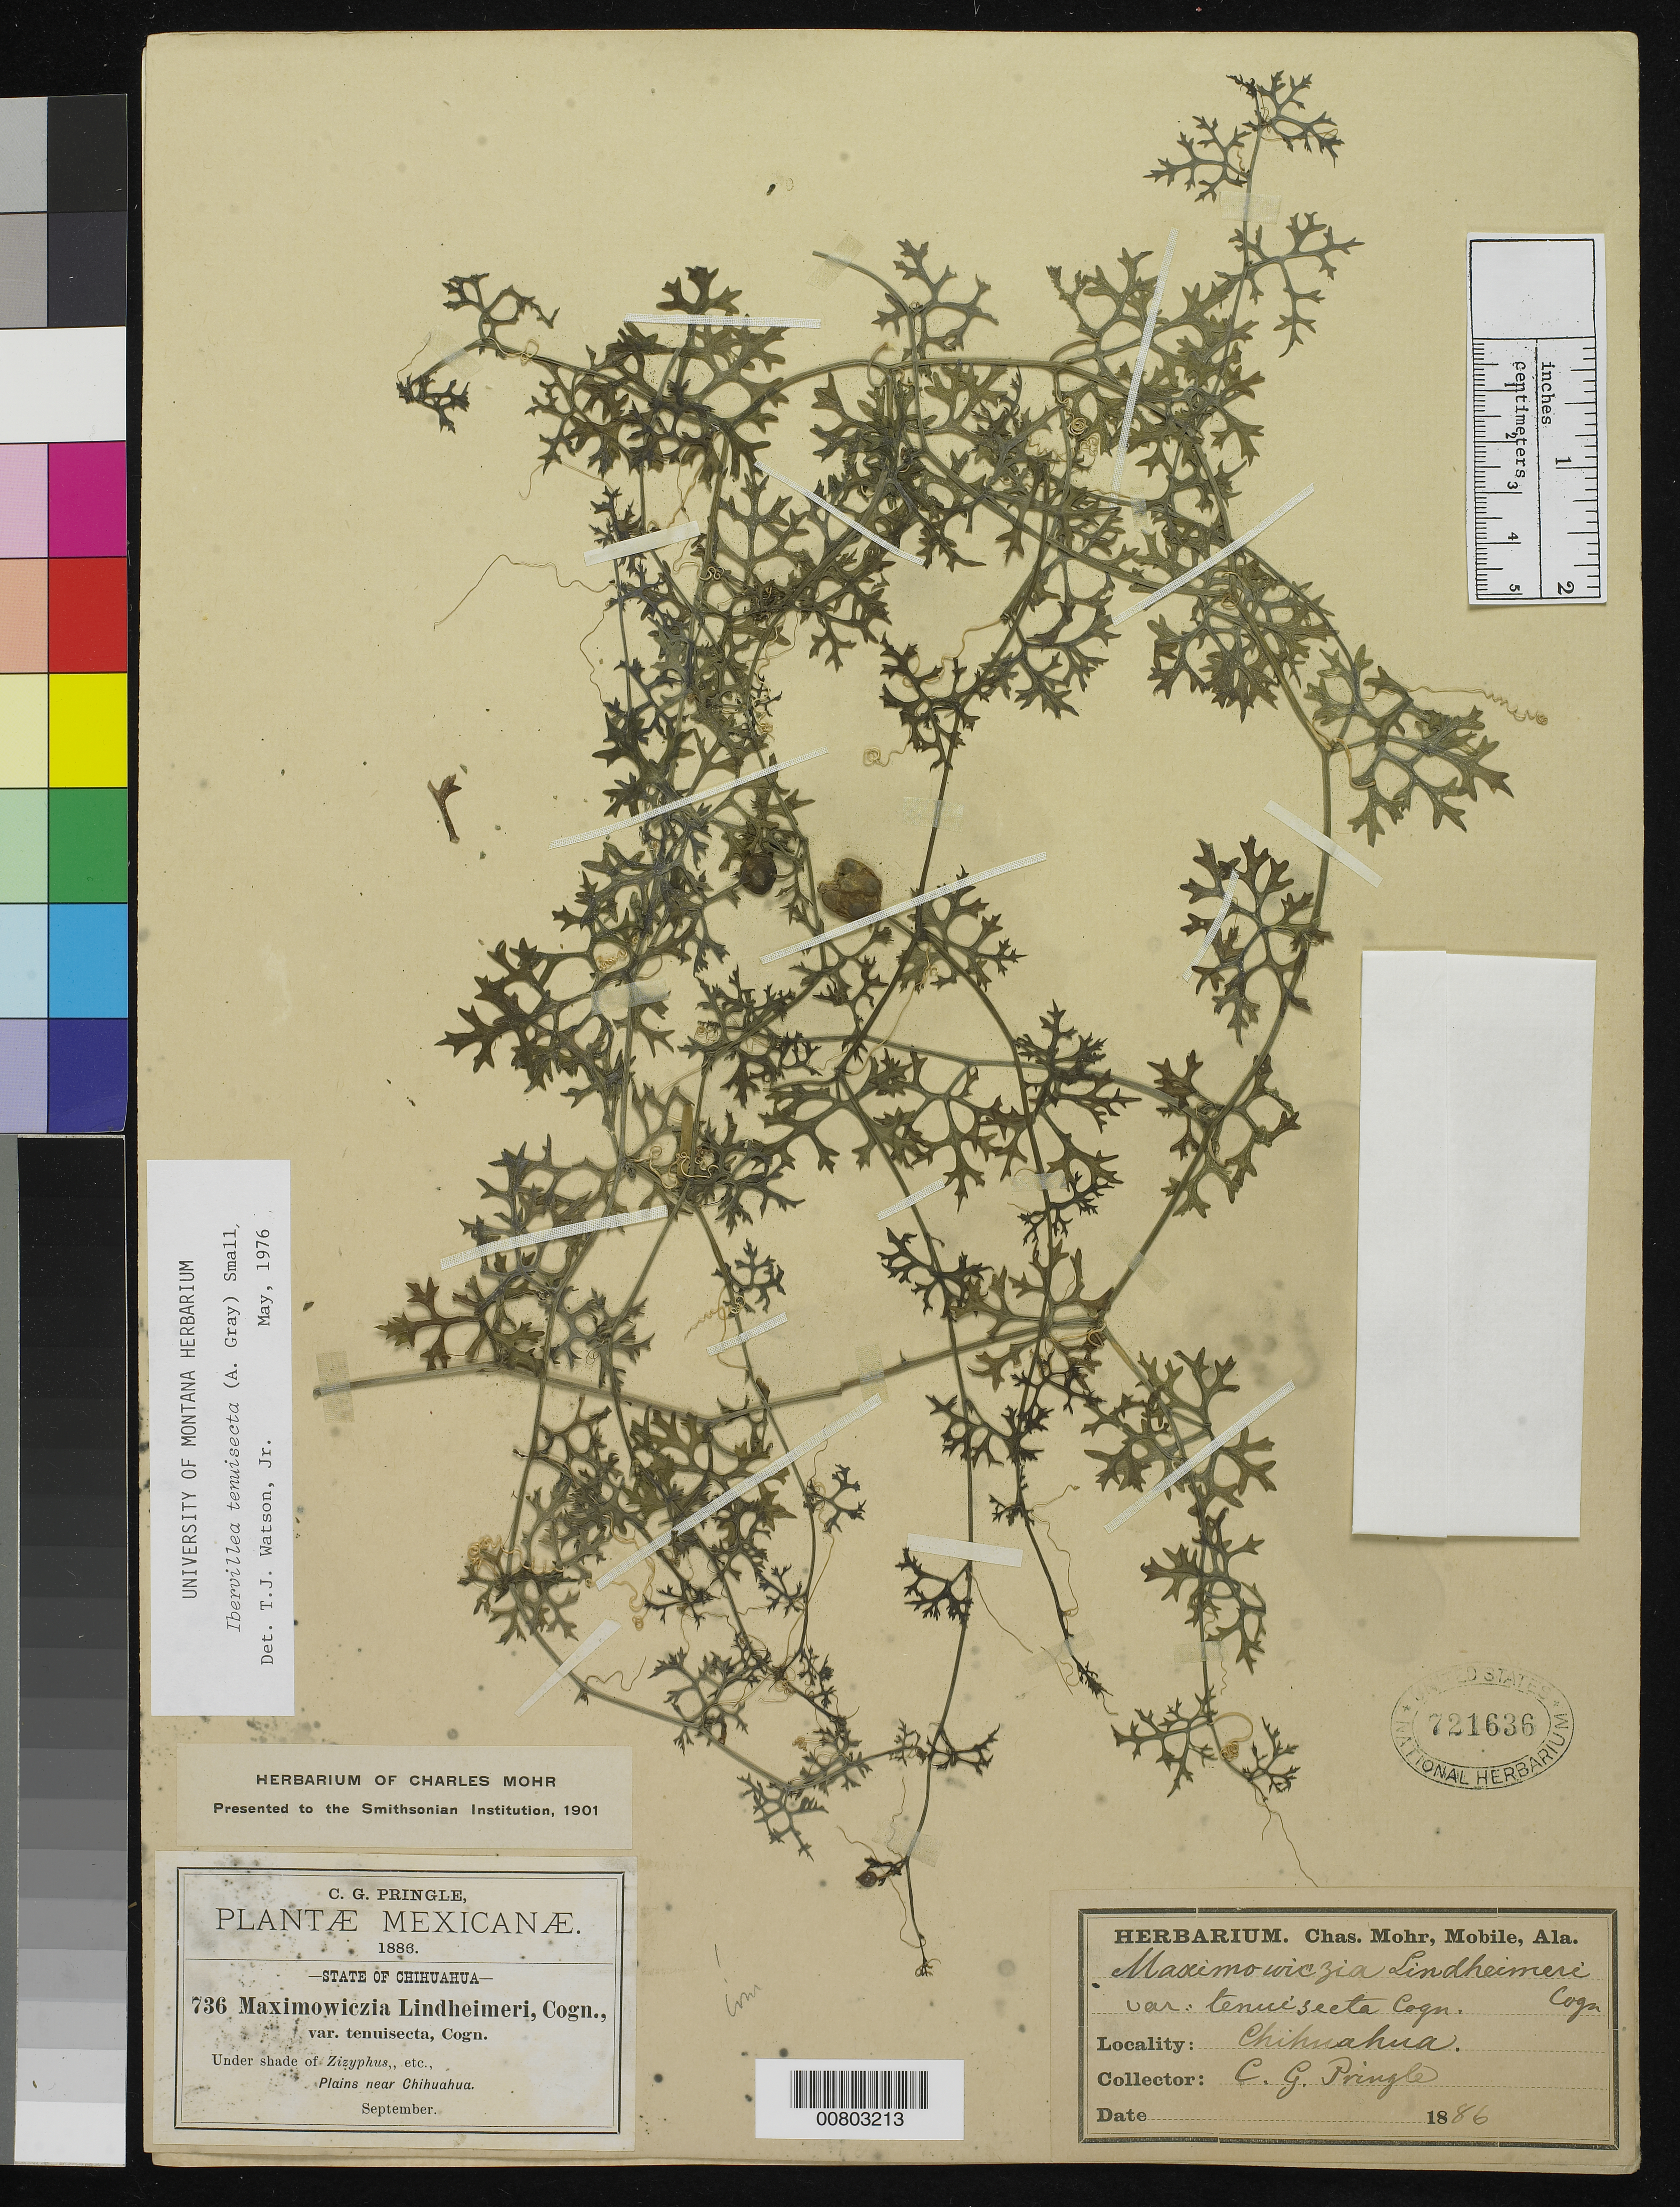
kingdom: Plantae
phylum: Tracheophyta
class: Magnoliopsida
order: Cucurbitales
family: Cucurbitaceae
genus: Ibervillea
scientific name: Ibervillea tenuisecta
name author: (A. Gray) Small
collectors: C. G. Pringle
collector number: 736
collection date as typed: Sep 1886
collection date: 1886-09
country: Mexico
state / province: Chihuahua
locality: Plains near Chihuahua.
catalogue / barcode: US 721636